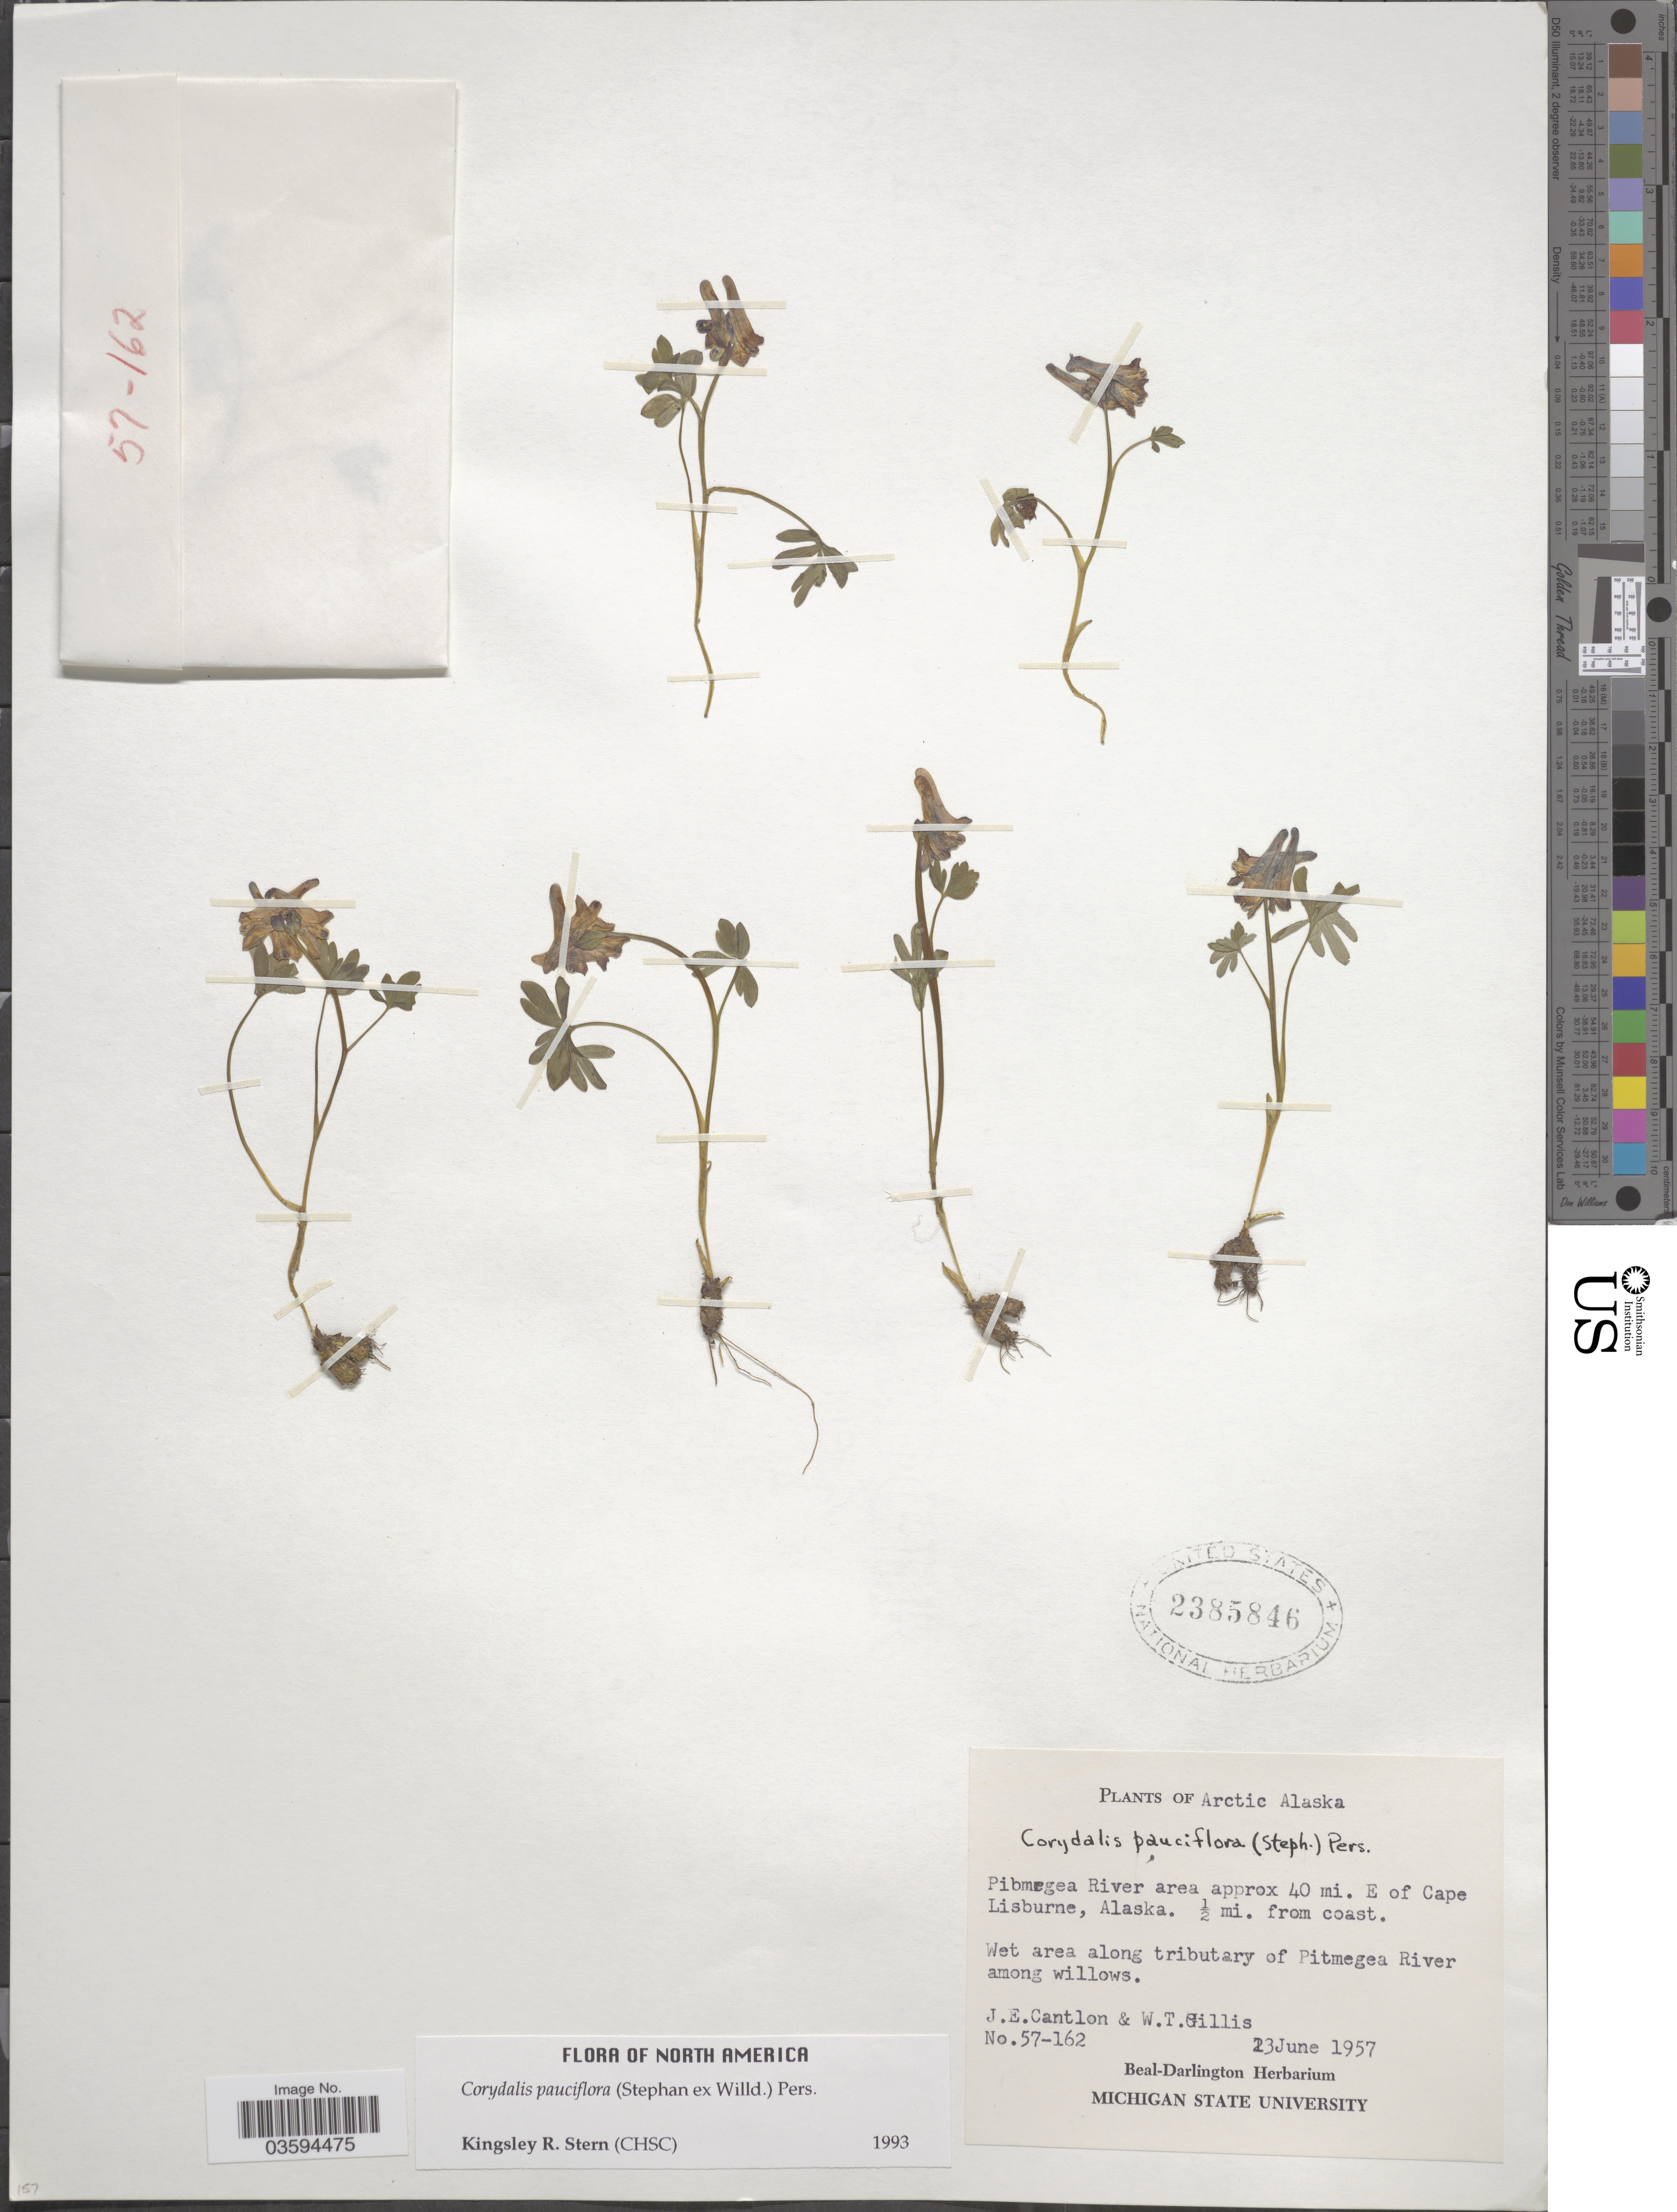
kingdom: Plantae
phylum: Tracheophyta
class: Magnoliopsida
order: Ranunculales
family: Papaveraceae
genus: Corydalis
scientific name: Corydalis pauciflora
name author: (Stephan) Pers.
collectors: J. Cantlon & W. T. Gillis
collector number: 57-162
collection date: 1957-06-23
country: United States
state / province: Alaska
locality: Arctic Alaska. Pibmegea River area approx 40 mi. E of Cape Lisburne. ½ mi. from coast. Wet area along tributary of Pitmegea River among willows.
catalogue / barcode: US 2385846